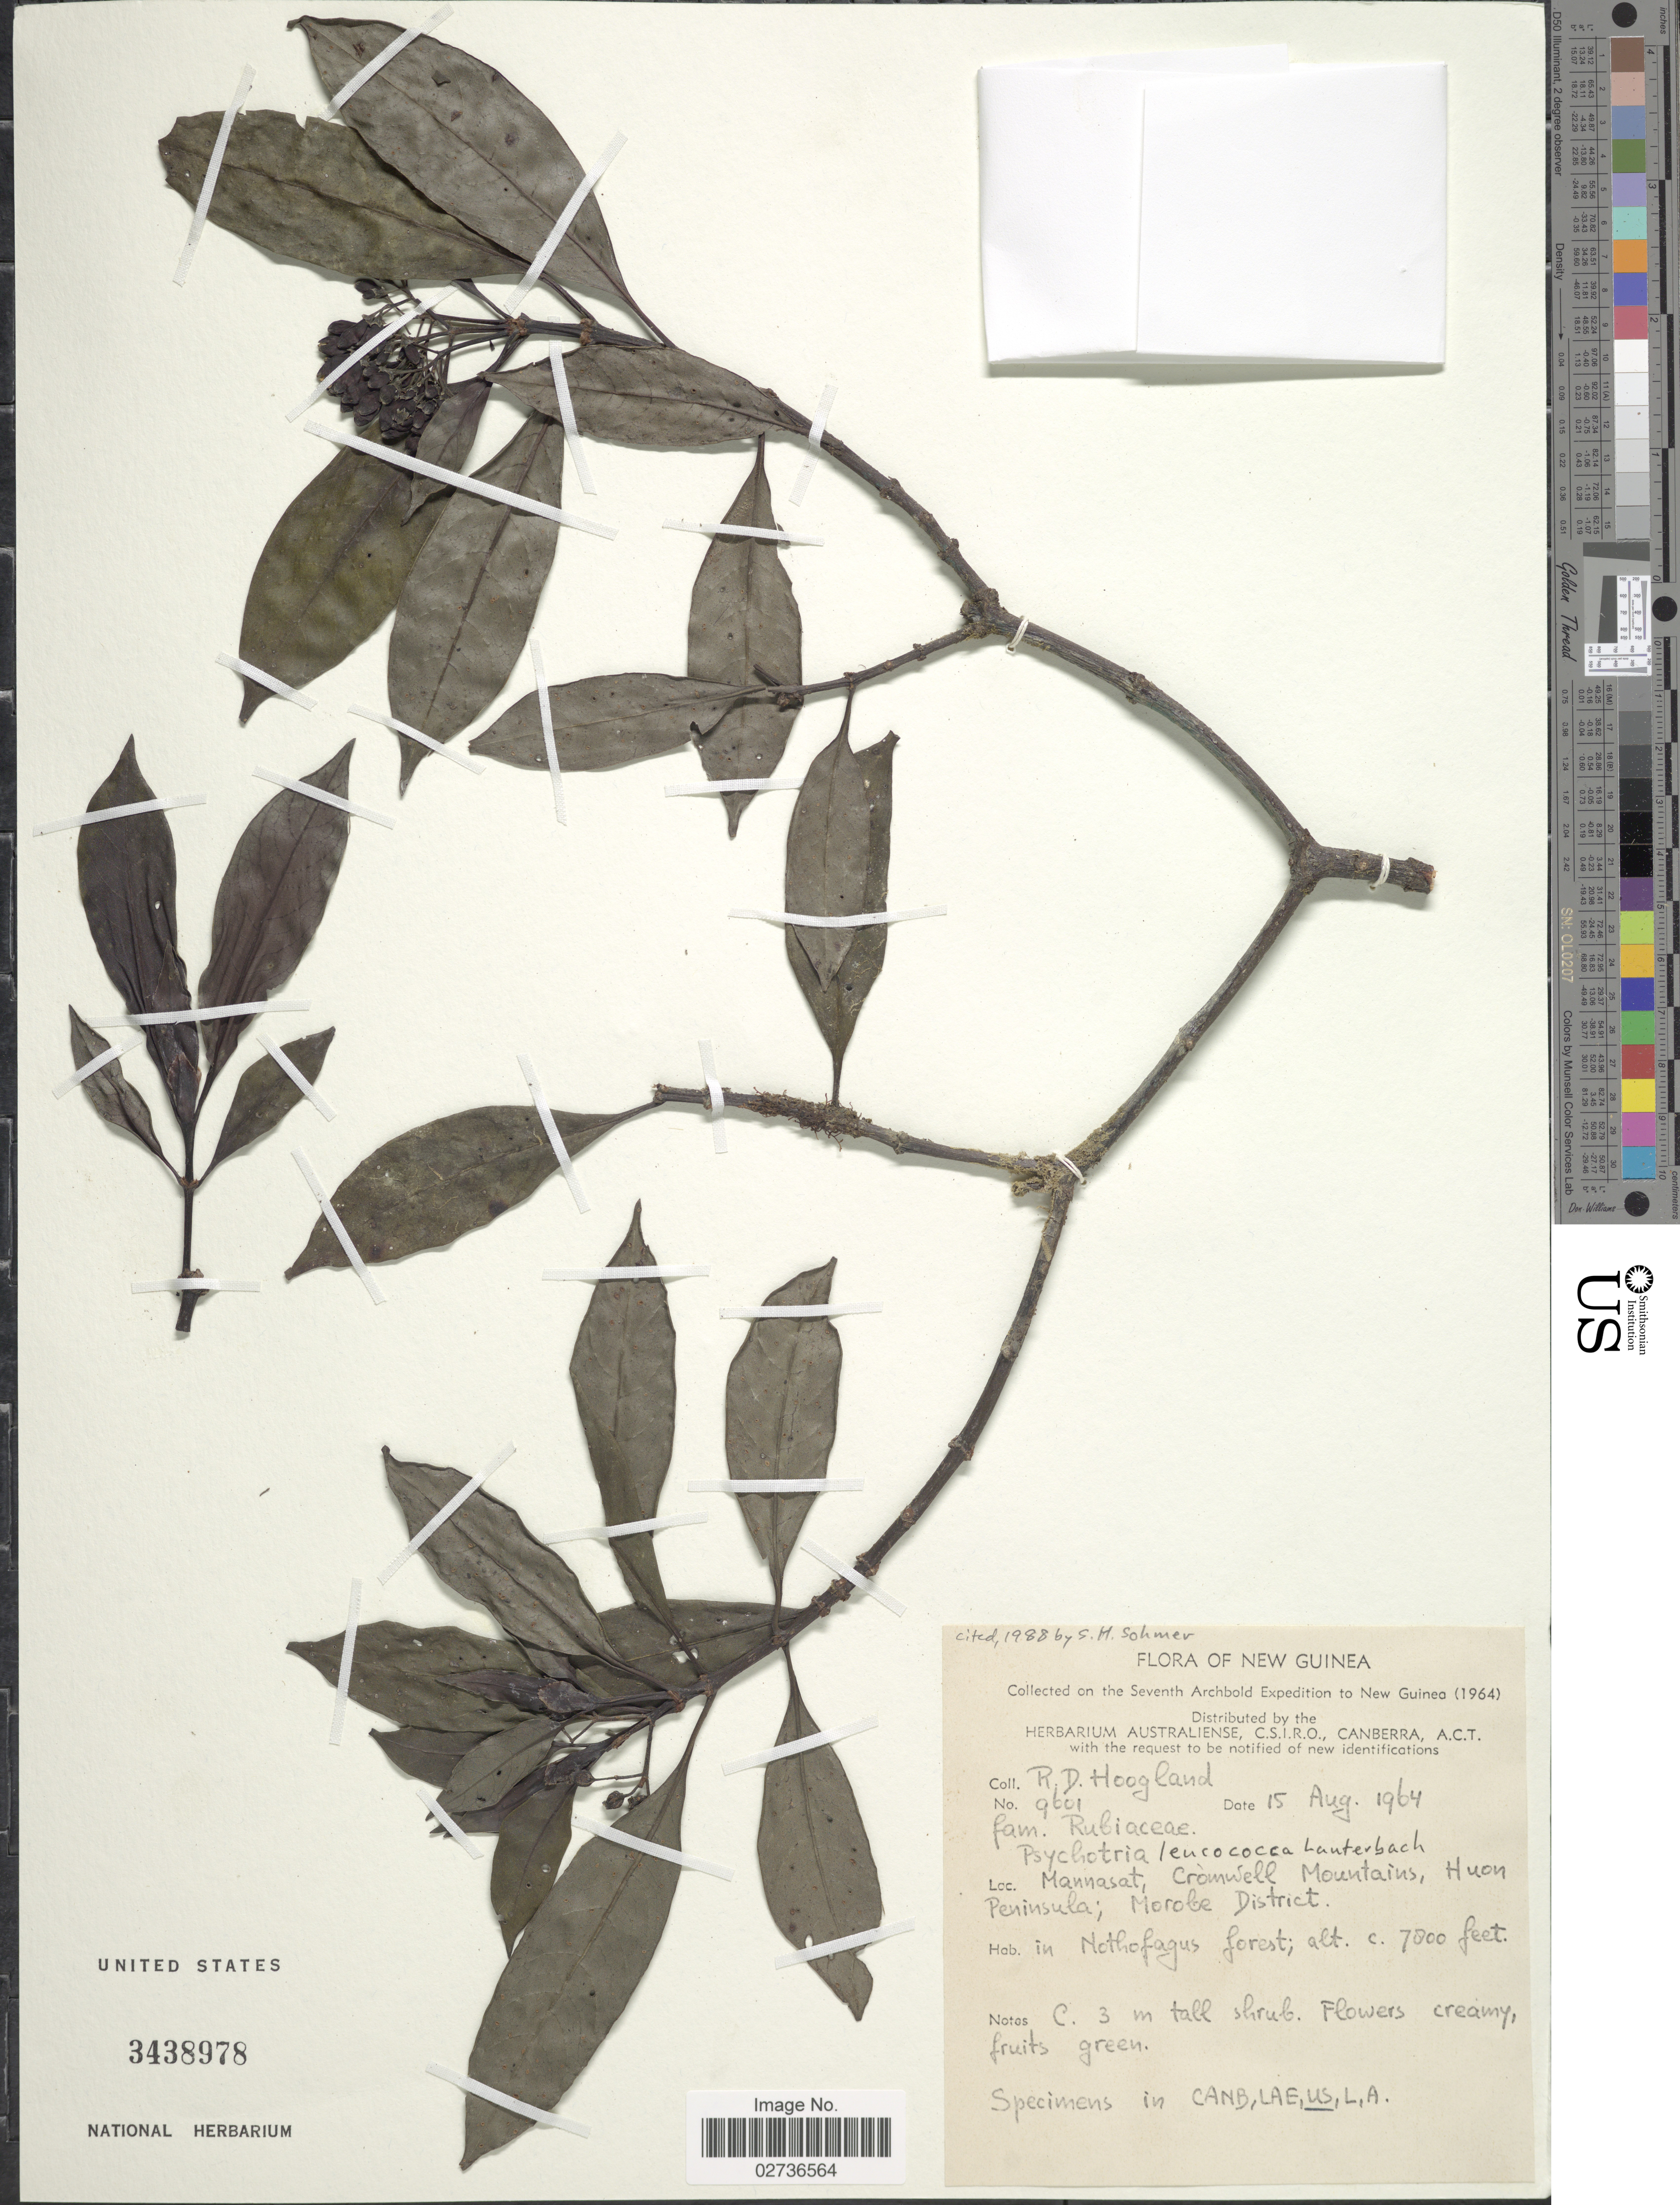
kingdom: Plantae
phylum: Tracheophyta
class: Magnoliopsida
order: Gentianales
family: Rubiaceae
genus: Psychotria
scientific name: Psychotria leucococca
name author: K. Schum. & Lauterb.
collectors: R. D. Hoogland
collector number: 9601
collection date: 1964-08-15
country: Papua New Guinea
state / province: Morobe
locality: New Guinea, Mannasat, Cromwell Mountains, Huon Peninsula, Morobe District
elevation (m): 2377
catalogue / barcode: US 3438978